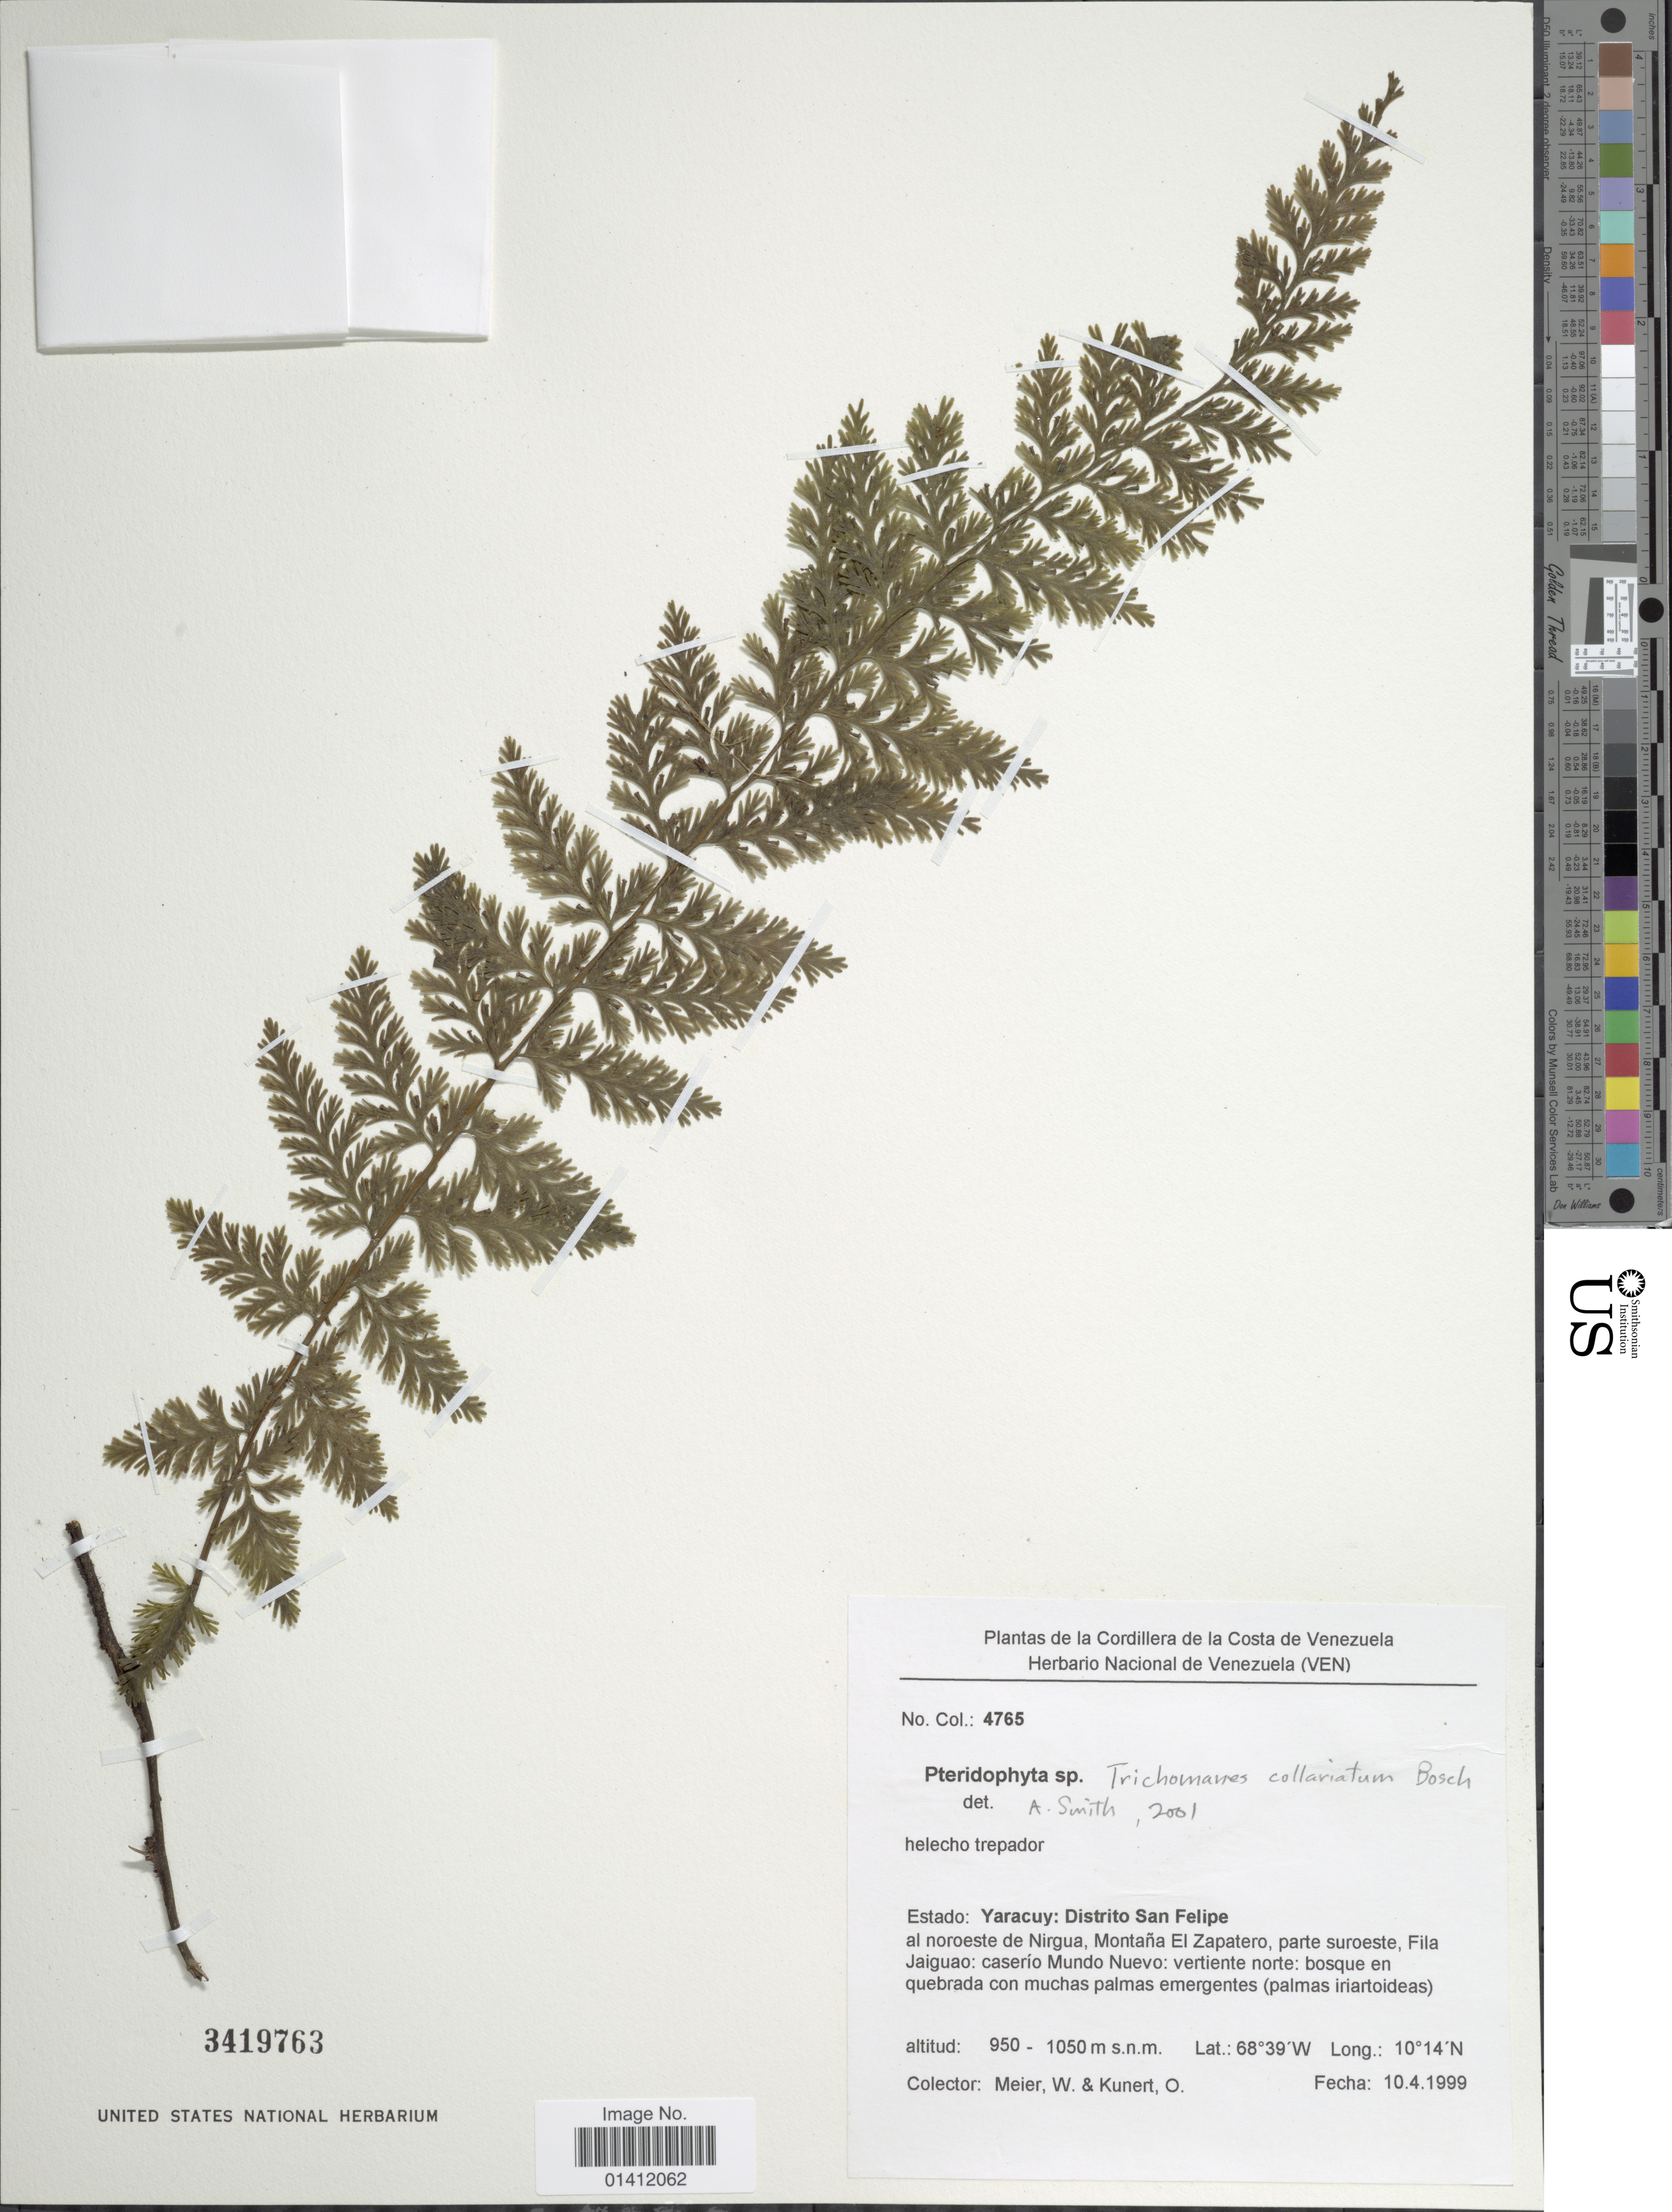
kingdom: Plantae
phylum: Tracheophyta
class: Polypodiopsida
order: Hymenophyllales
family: Hymenophyllaceae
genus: Vandenboschia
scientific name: Vandenboschia collariata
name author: (Bosch) Ebihara & K. Iwats.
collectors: W. Meier & O. Kunert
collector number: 4765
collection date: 1999-04-10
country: Venezuela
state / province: Yaracuy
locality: Estado: Yaracuy: Distrito San Felipe al noroeste de Nirgua, Montana El Zapatero, parte suroeste, Fila Jaiguao: caserio Mundo Nuevo.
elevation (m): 950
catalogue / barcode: US 3419763